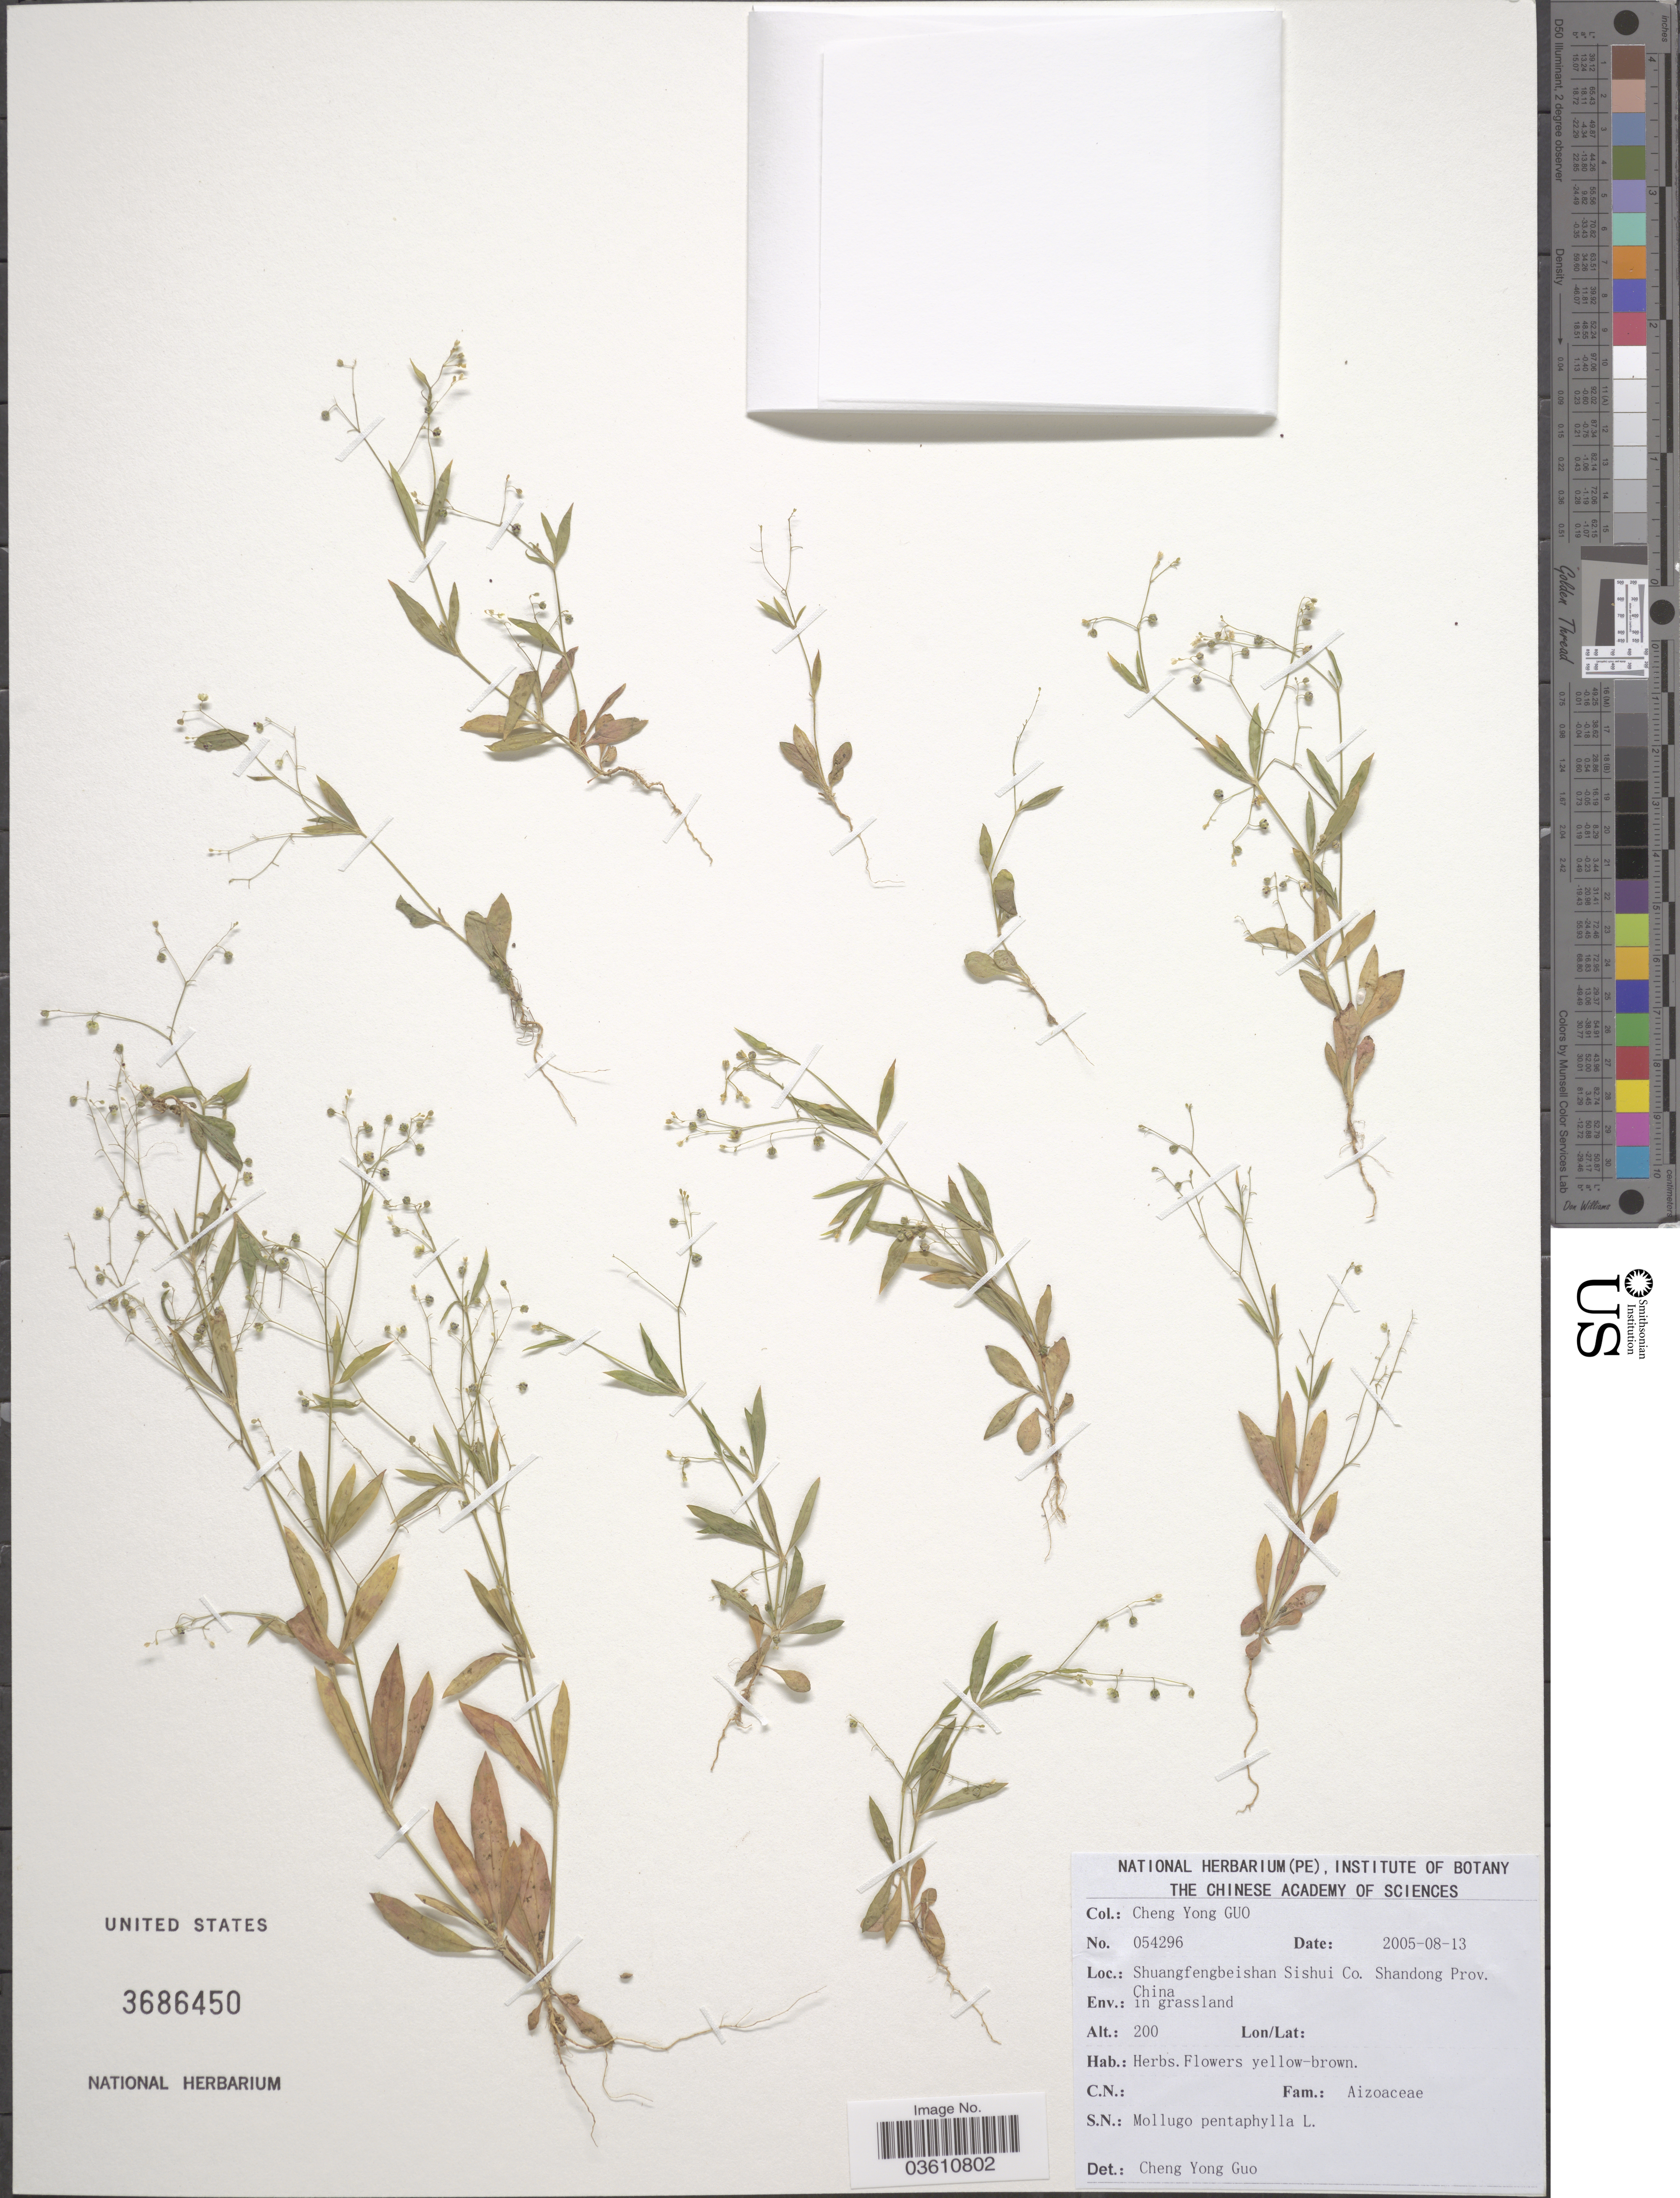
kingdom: Plantae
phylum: Tracheophyta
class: Magnoliopsida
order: Caryophyllales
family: Molluginaceae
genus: Trigastrotheca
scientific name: Trigastrotheca pentaphylla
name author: (L.) Thulin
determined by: Strong, Mark T., (BOT), Smithsonian Institution - National Museum of Natural History (UNITED STATES)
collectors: Guo Chengyong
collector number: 054296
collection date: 2005-08-13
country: China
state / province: Shandong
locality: Shuangfengbeishan Sishui Co.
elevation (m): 200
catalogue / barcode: US 3686450